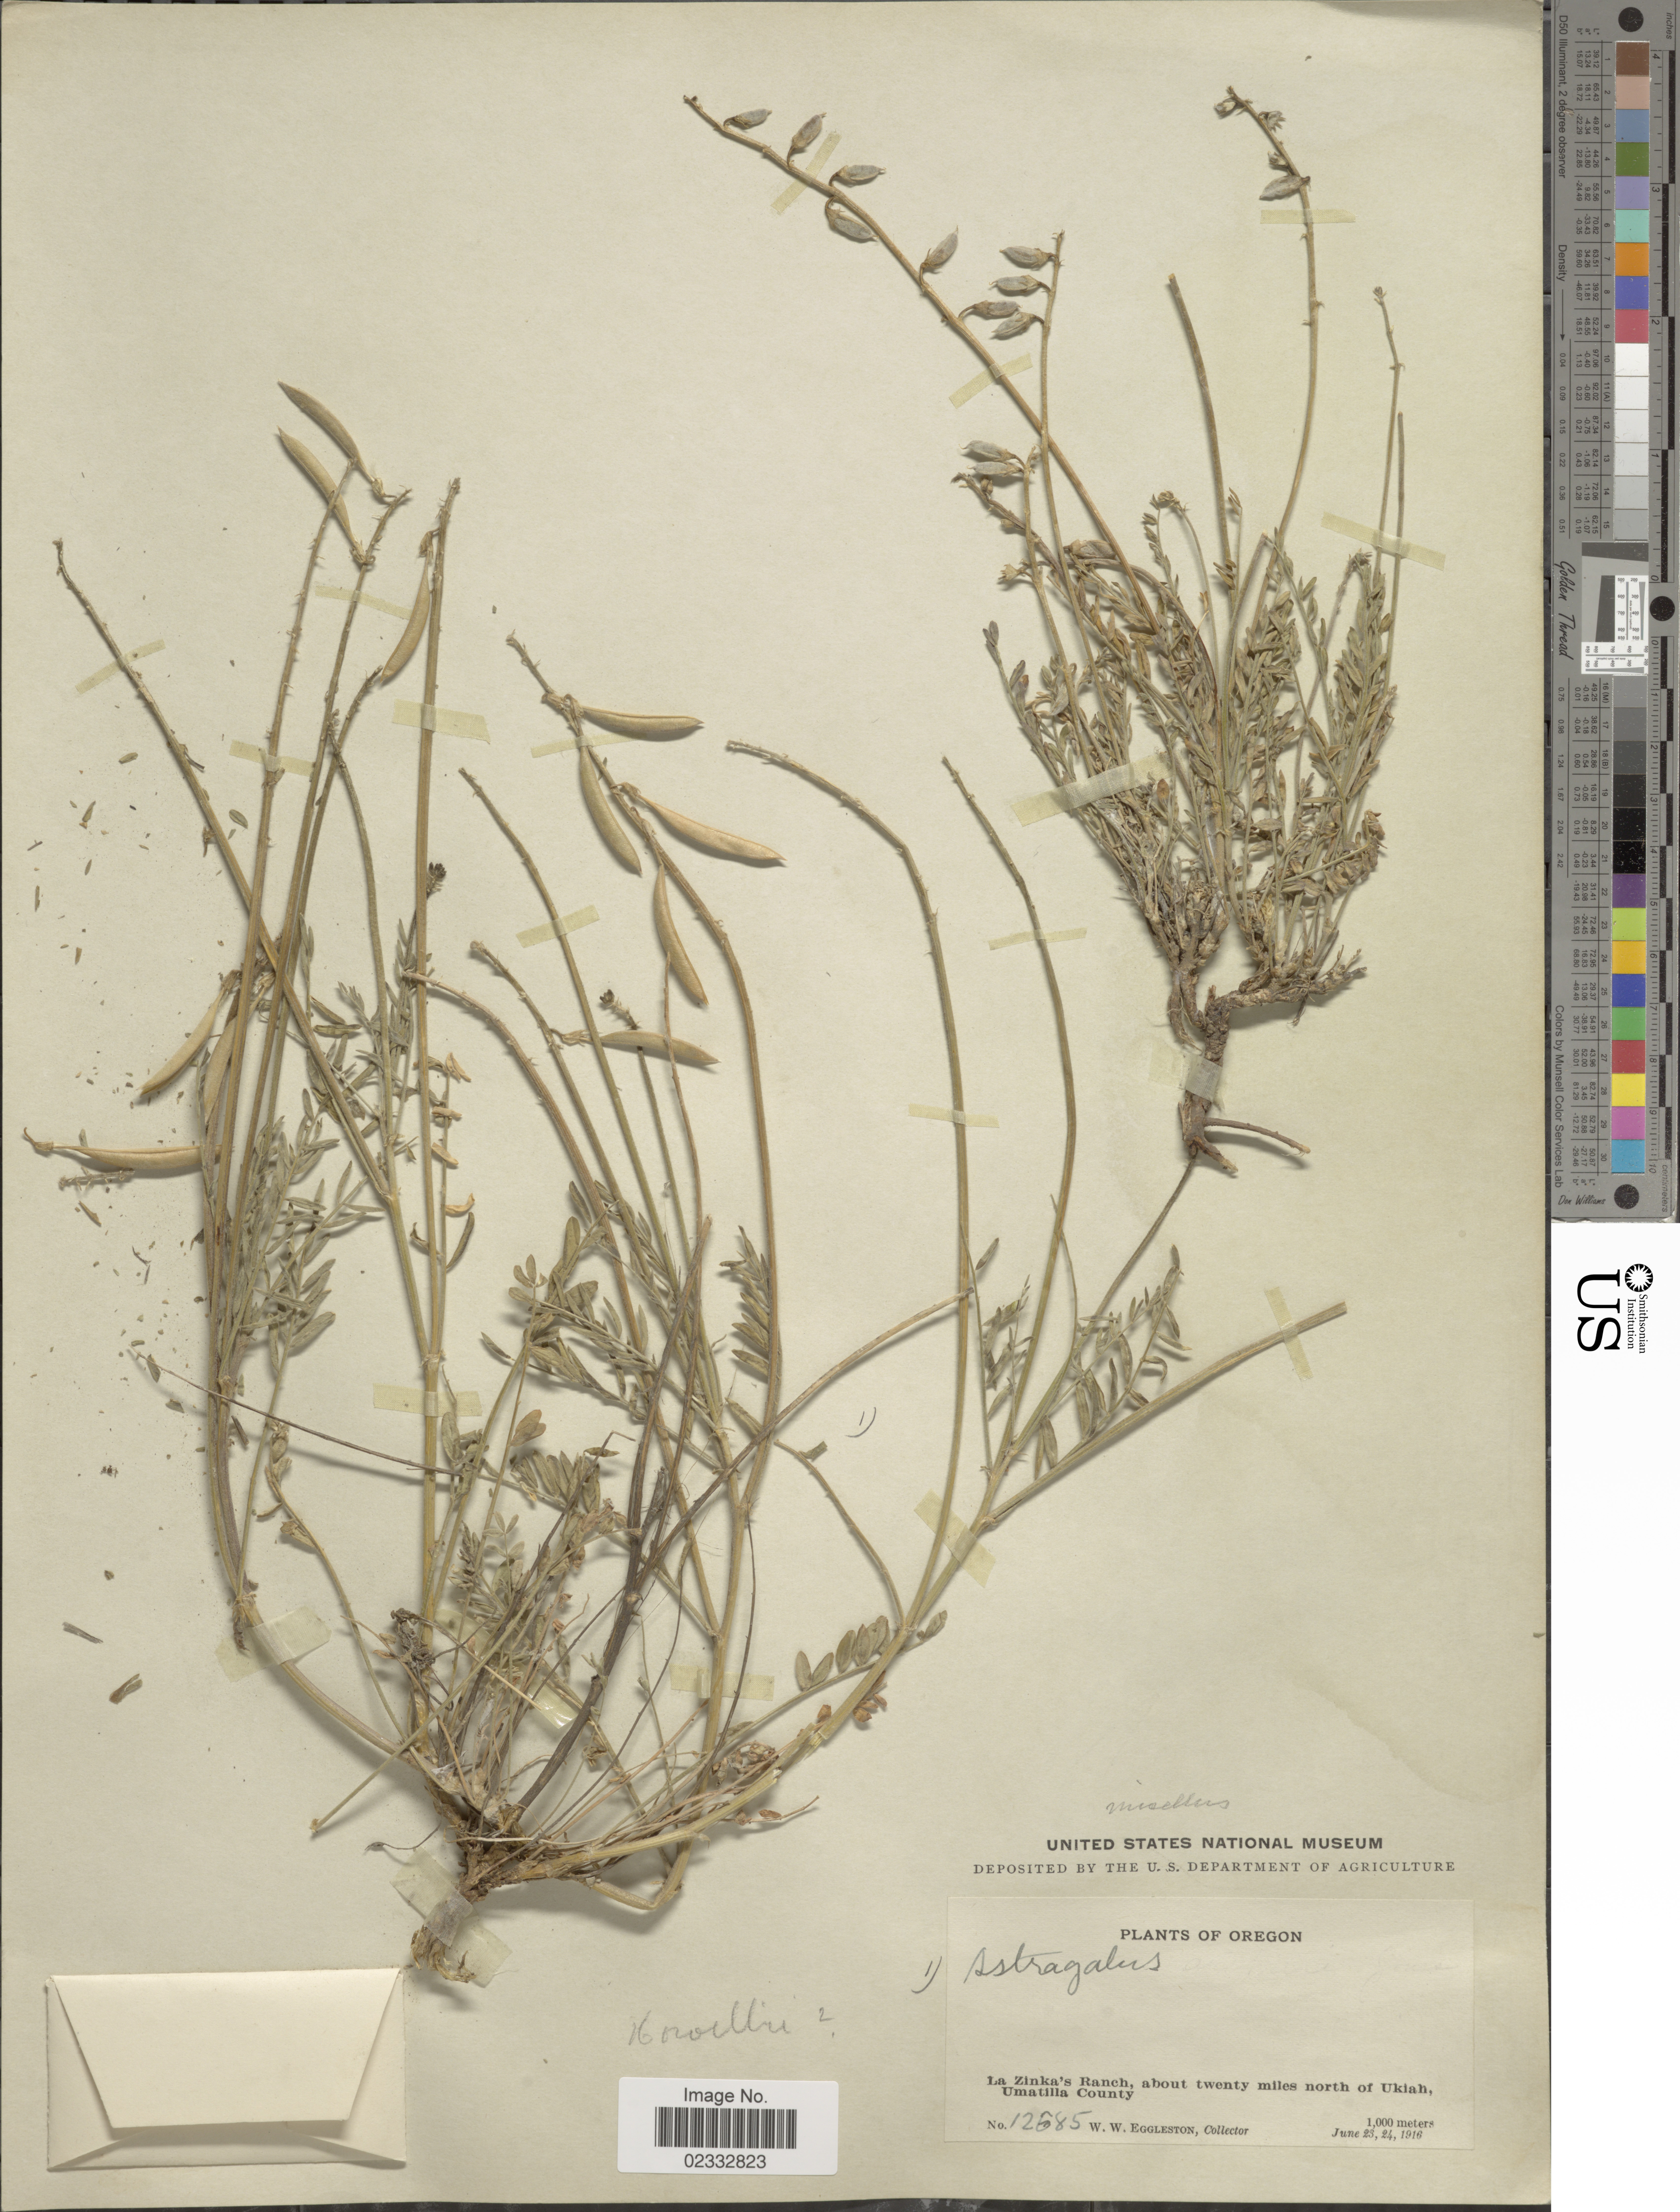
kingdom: Plantae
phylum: Tracheophyta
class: Magnoliopsida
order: Fabales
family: Fabaceae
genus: Astragalus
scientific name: Astragalus misellus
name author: S. Watson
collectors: W. W. Eggleston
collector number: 12685*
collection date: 1916-06-23/1916-06-24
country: United States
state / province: Oregon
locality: La Zinka's Ranch, about twenty miles north of Ukiah, Umatilla County